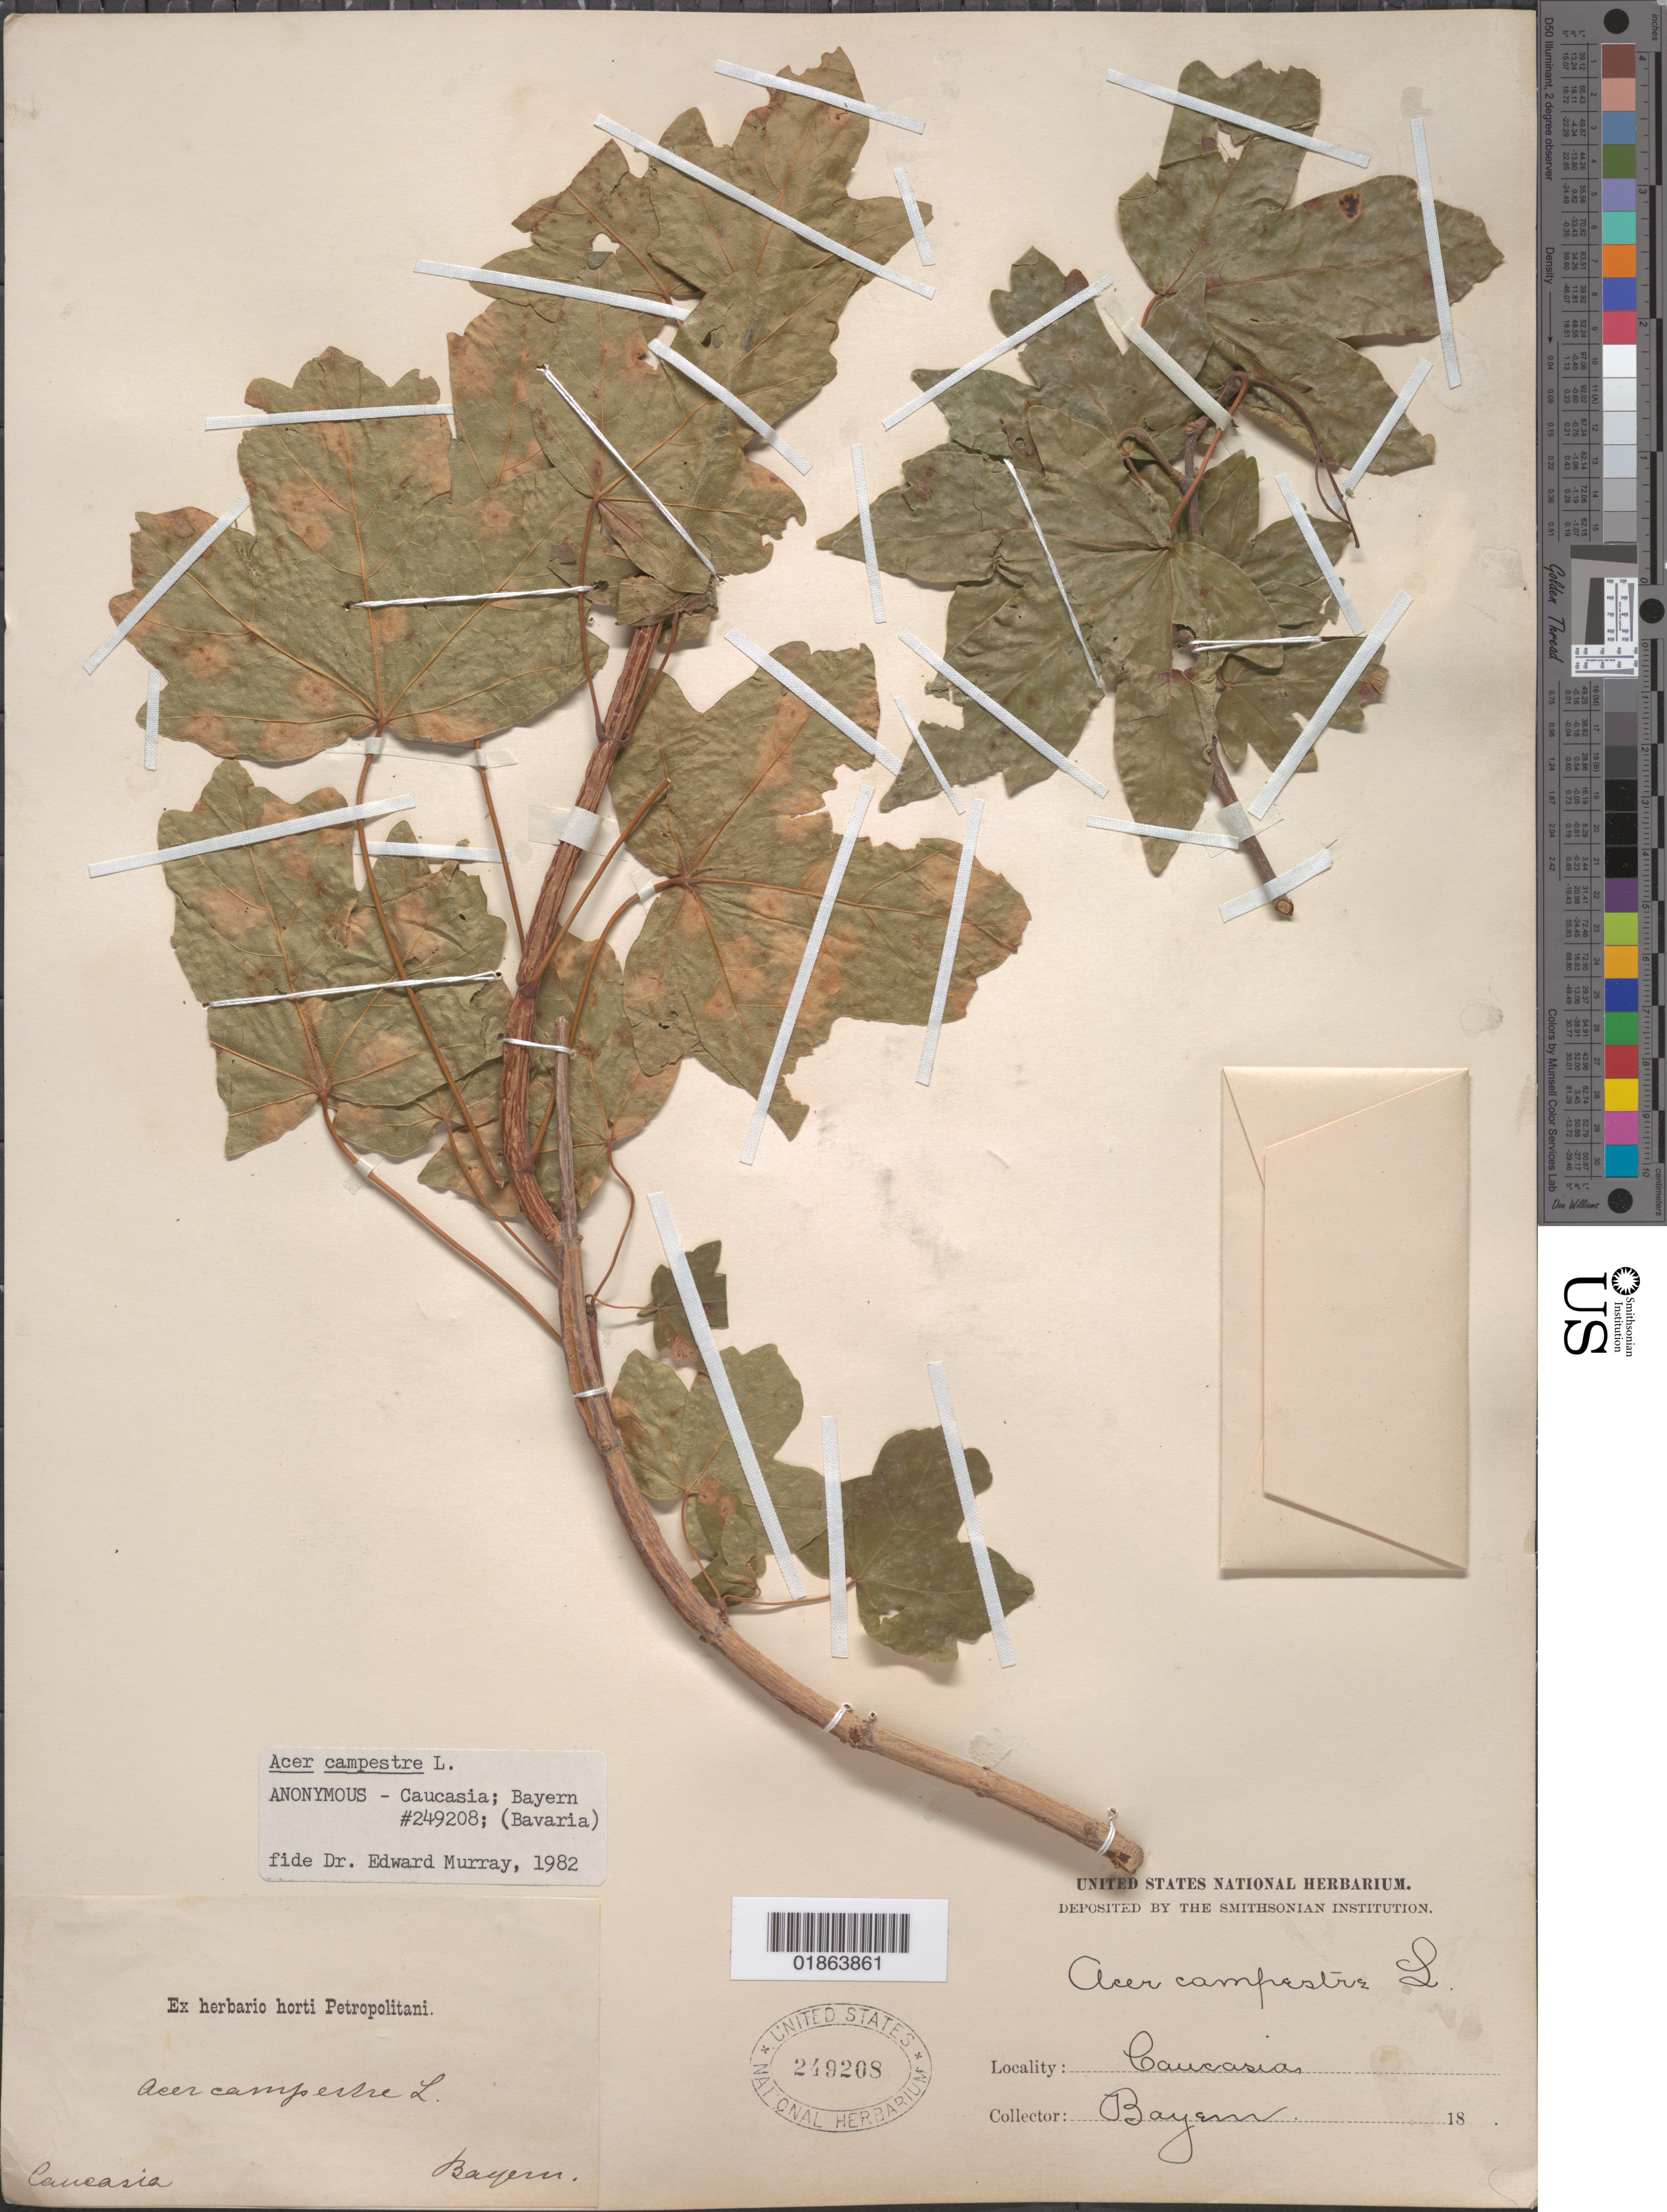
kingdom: Plantae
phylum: Tracheophyta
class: Magnoliopsida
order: Sapindales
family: Sapindaceae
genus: Acer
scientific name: Acer campestre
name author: L.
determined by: Murray, Edward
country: Germany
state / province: Bayern (?)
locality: Caucasia, Bayern [Bavaria]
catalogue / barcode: US 249208